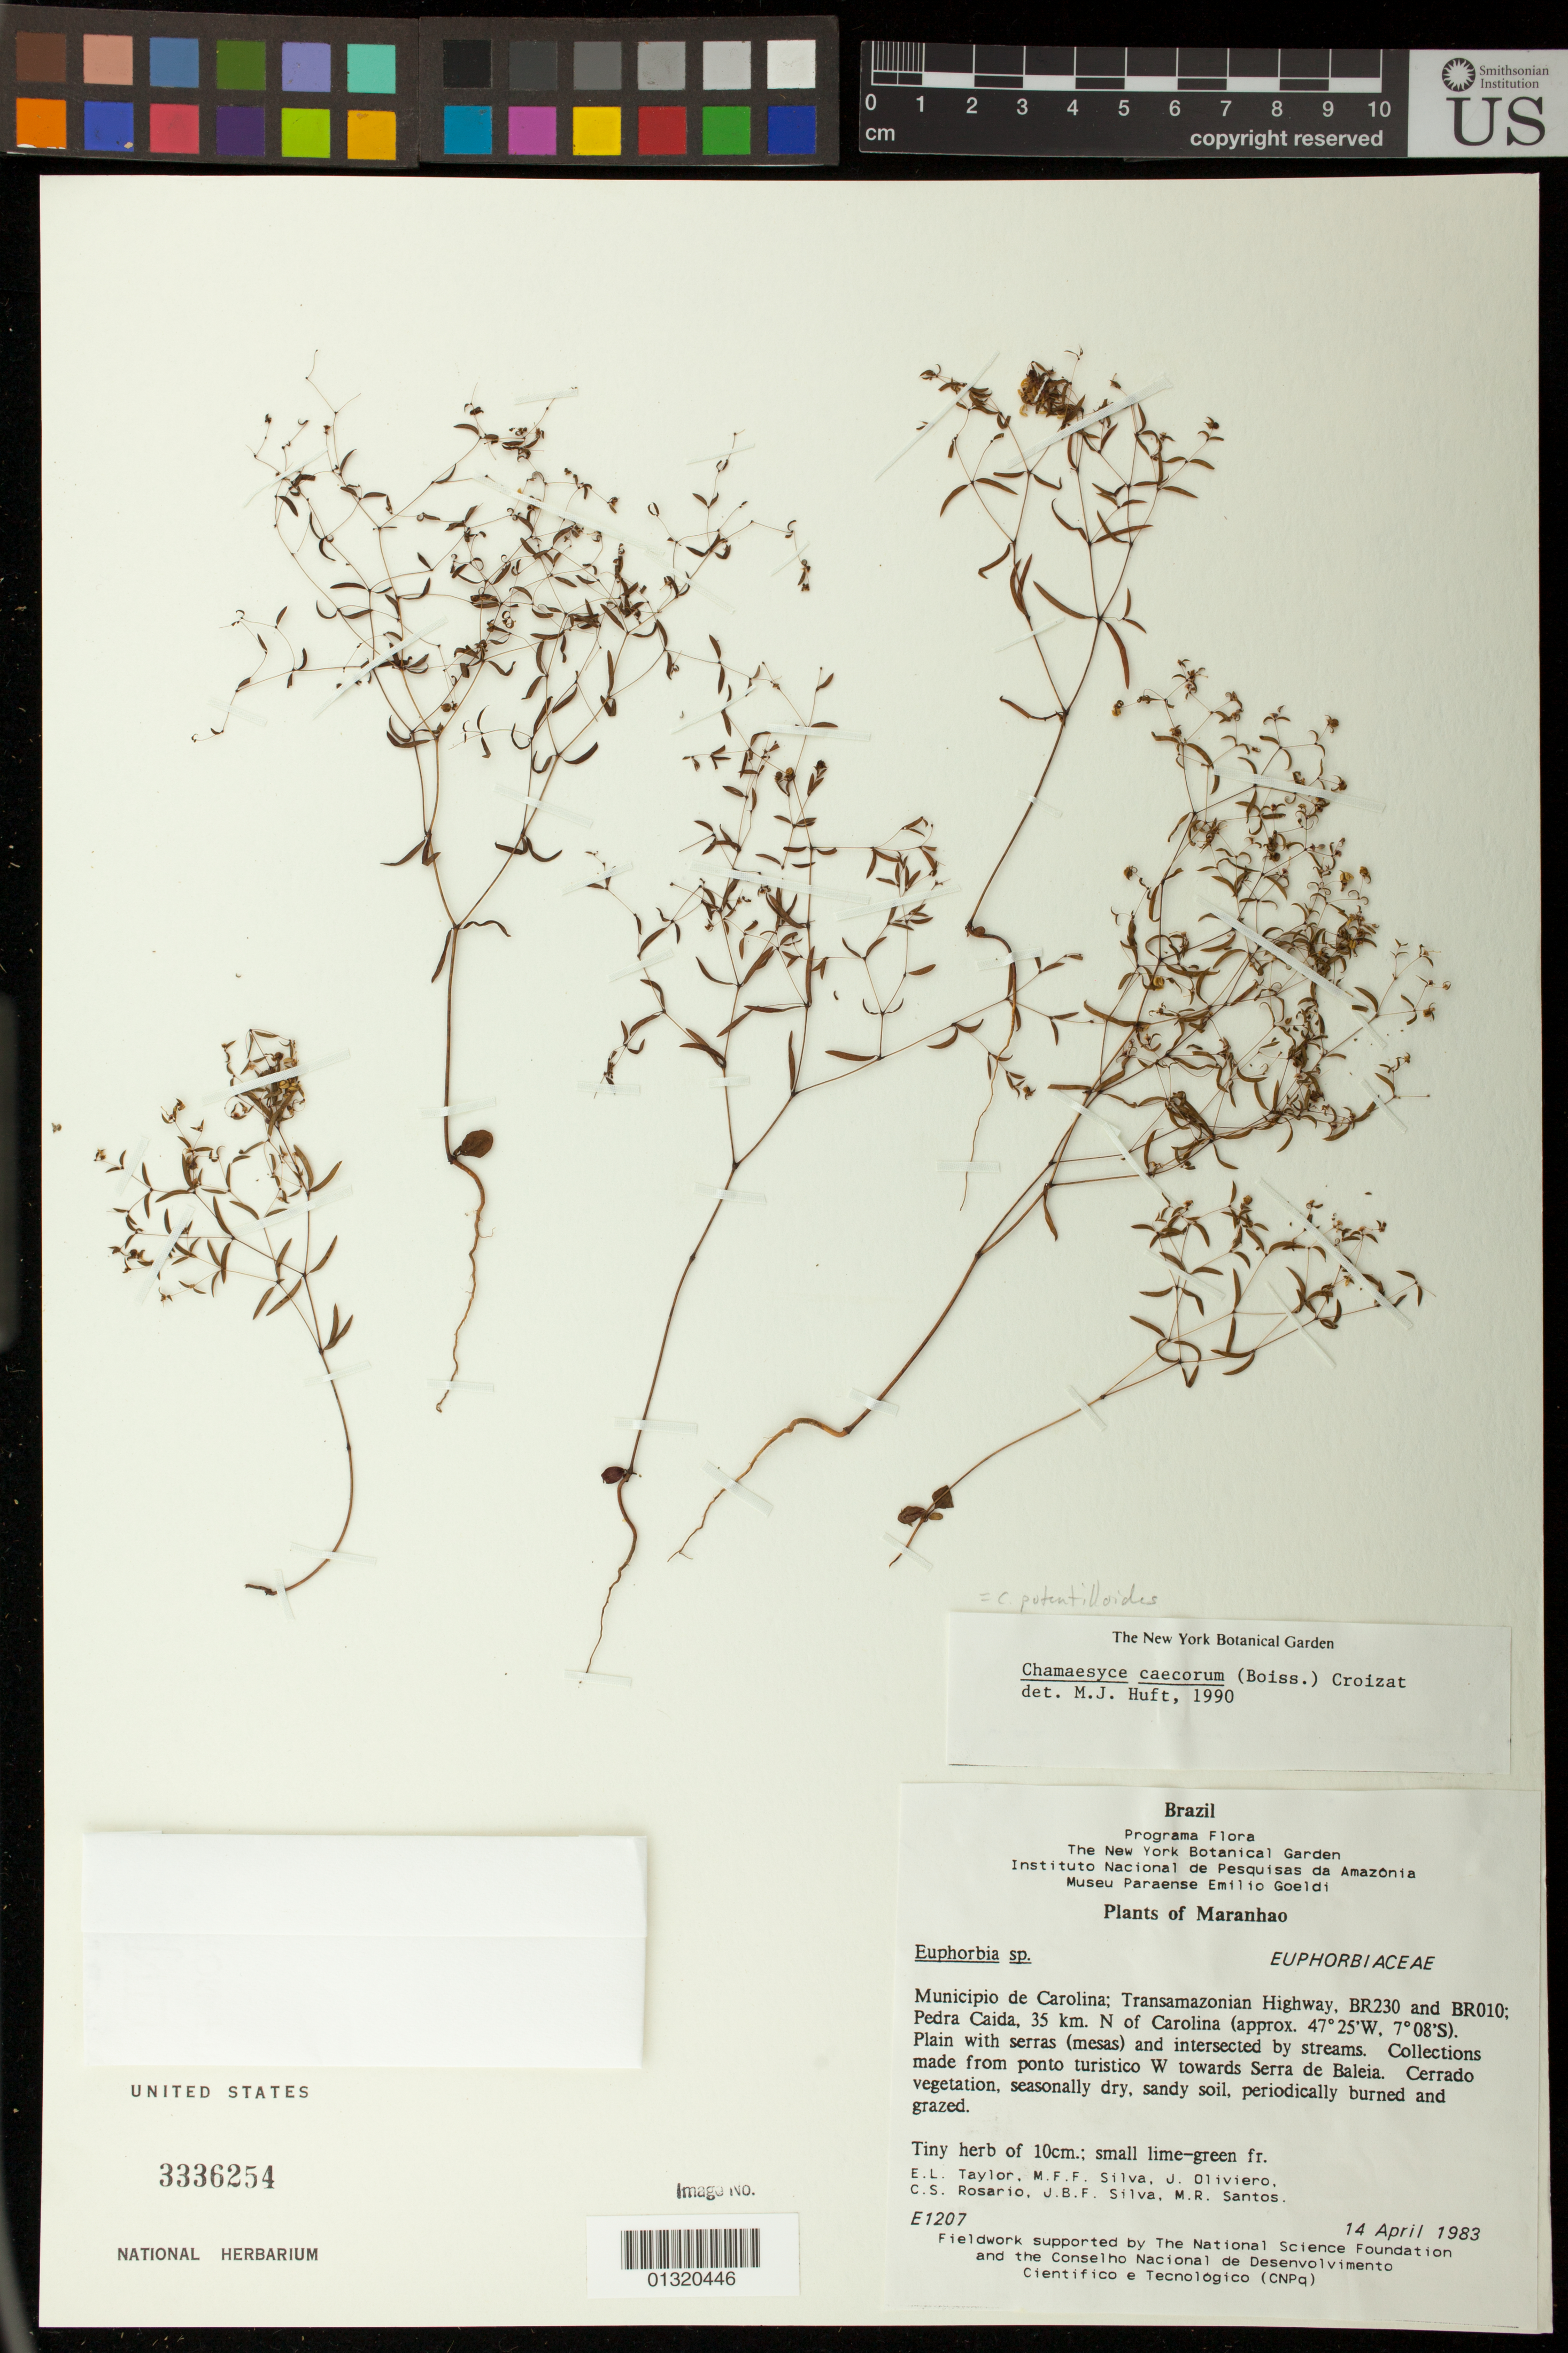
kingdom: Plantae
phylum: Tracheophyta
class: Magnoliopsida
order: Malpighiales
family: Euphorbiaceae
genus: Euphorbia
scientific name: Euphorbia potentilloides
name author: Boiss.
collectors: E. L. Taylor, M. F. F. da Silva, J. Oliviero, C. S. Rosário, J. B. Silva & M. R. Santos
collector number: E1207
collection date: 1983-04-14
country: Brazil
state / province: Maranhão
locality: Municipio de Carolina:; Transamazonian Highway, BR230 and BR010; Pedra Caida, 35 km. N of Carolina; Collection made from ponto turistico W towards Serra de Baleia.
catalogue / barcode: US 3336254